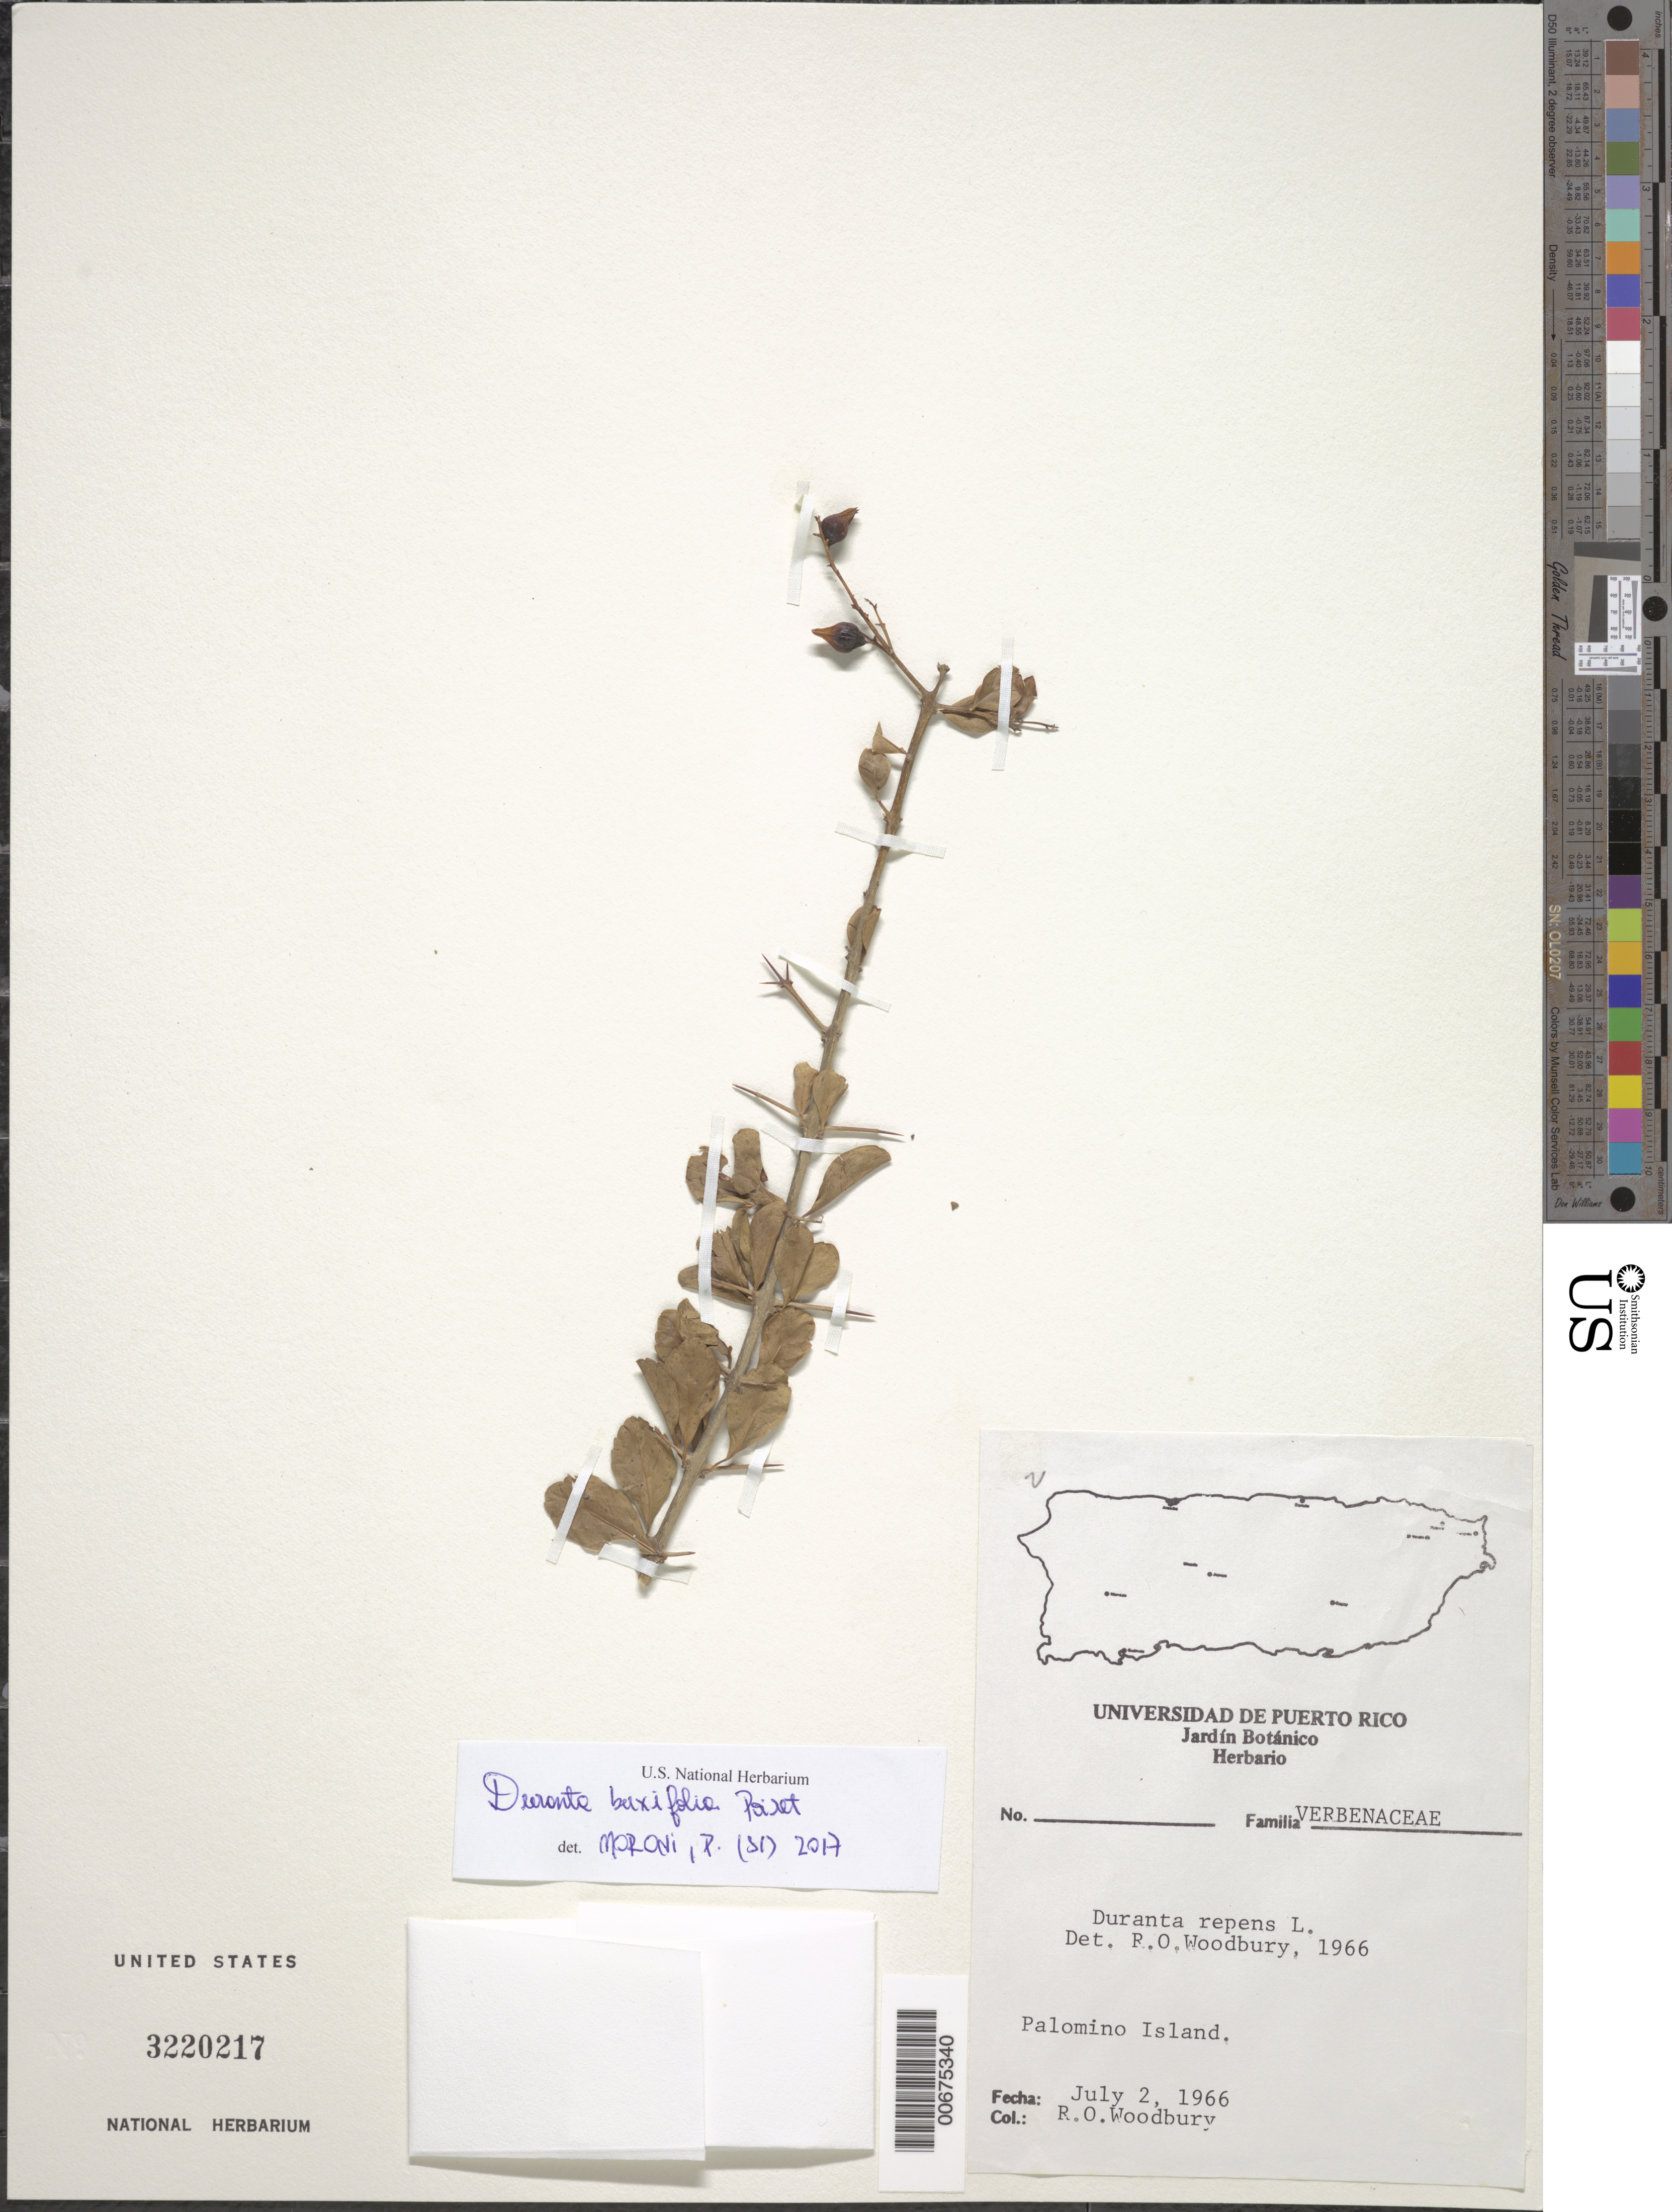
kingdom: Plantae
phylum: Tracheophyta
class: Magnoliopsida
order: Lamiales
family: Verbenaceae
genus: Duranta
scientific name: Duranta erecta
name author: L.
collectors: R. O. Woodbury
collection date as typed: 02 Jul 1966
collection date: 1966-07-02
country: Puerto Rico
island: Palominos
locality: Palomino Island.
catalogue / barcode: US 3220217